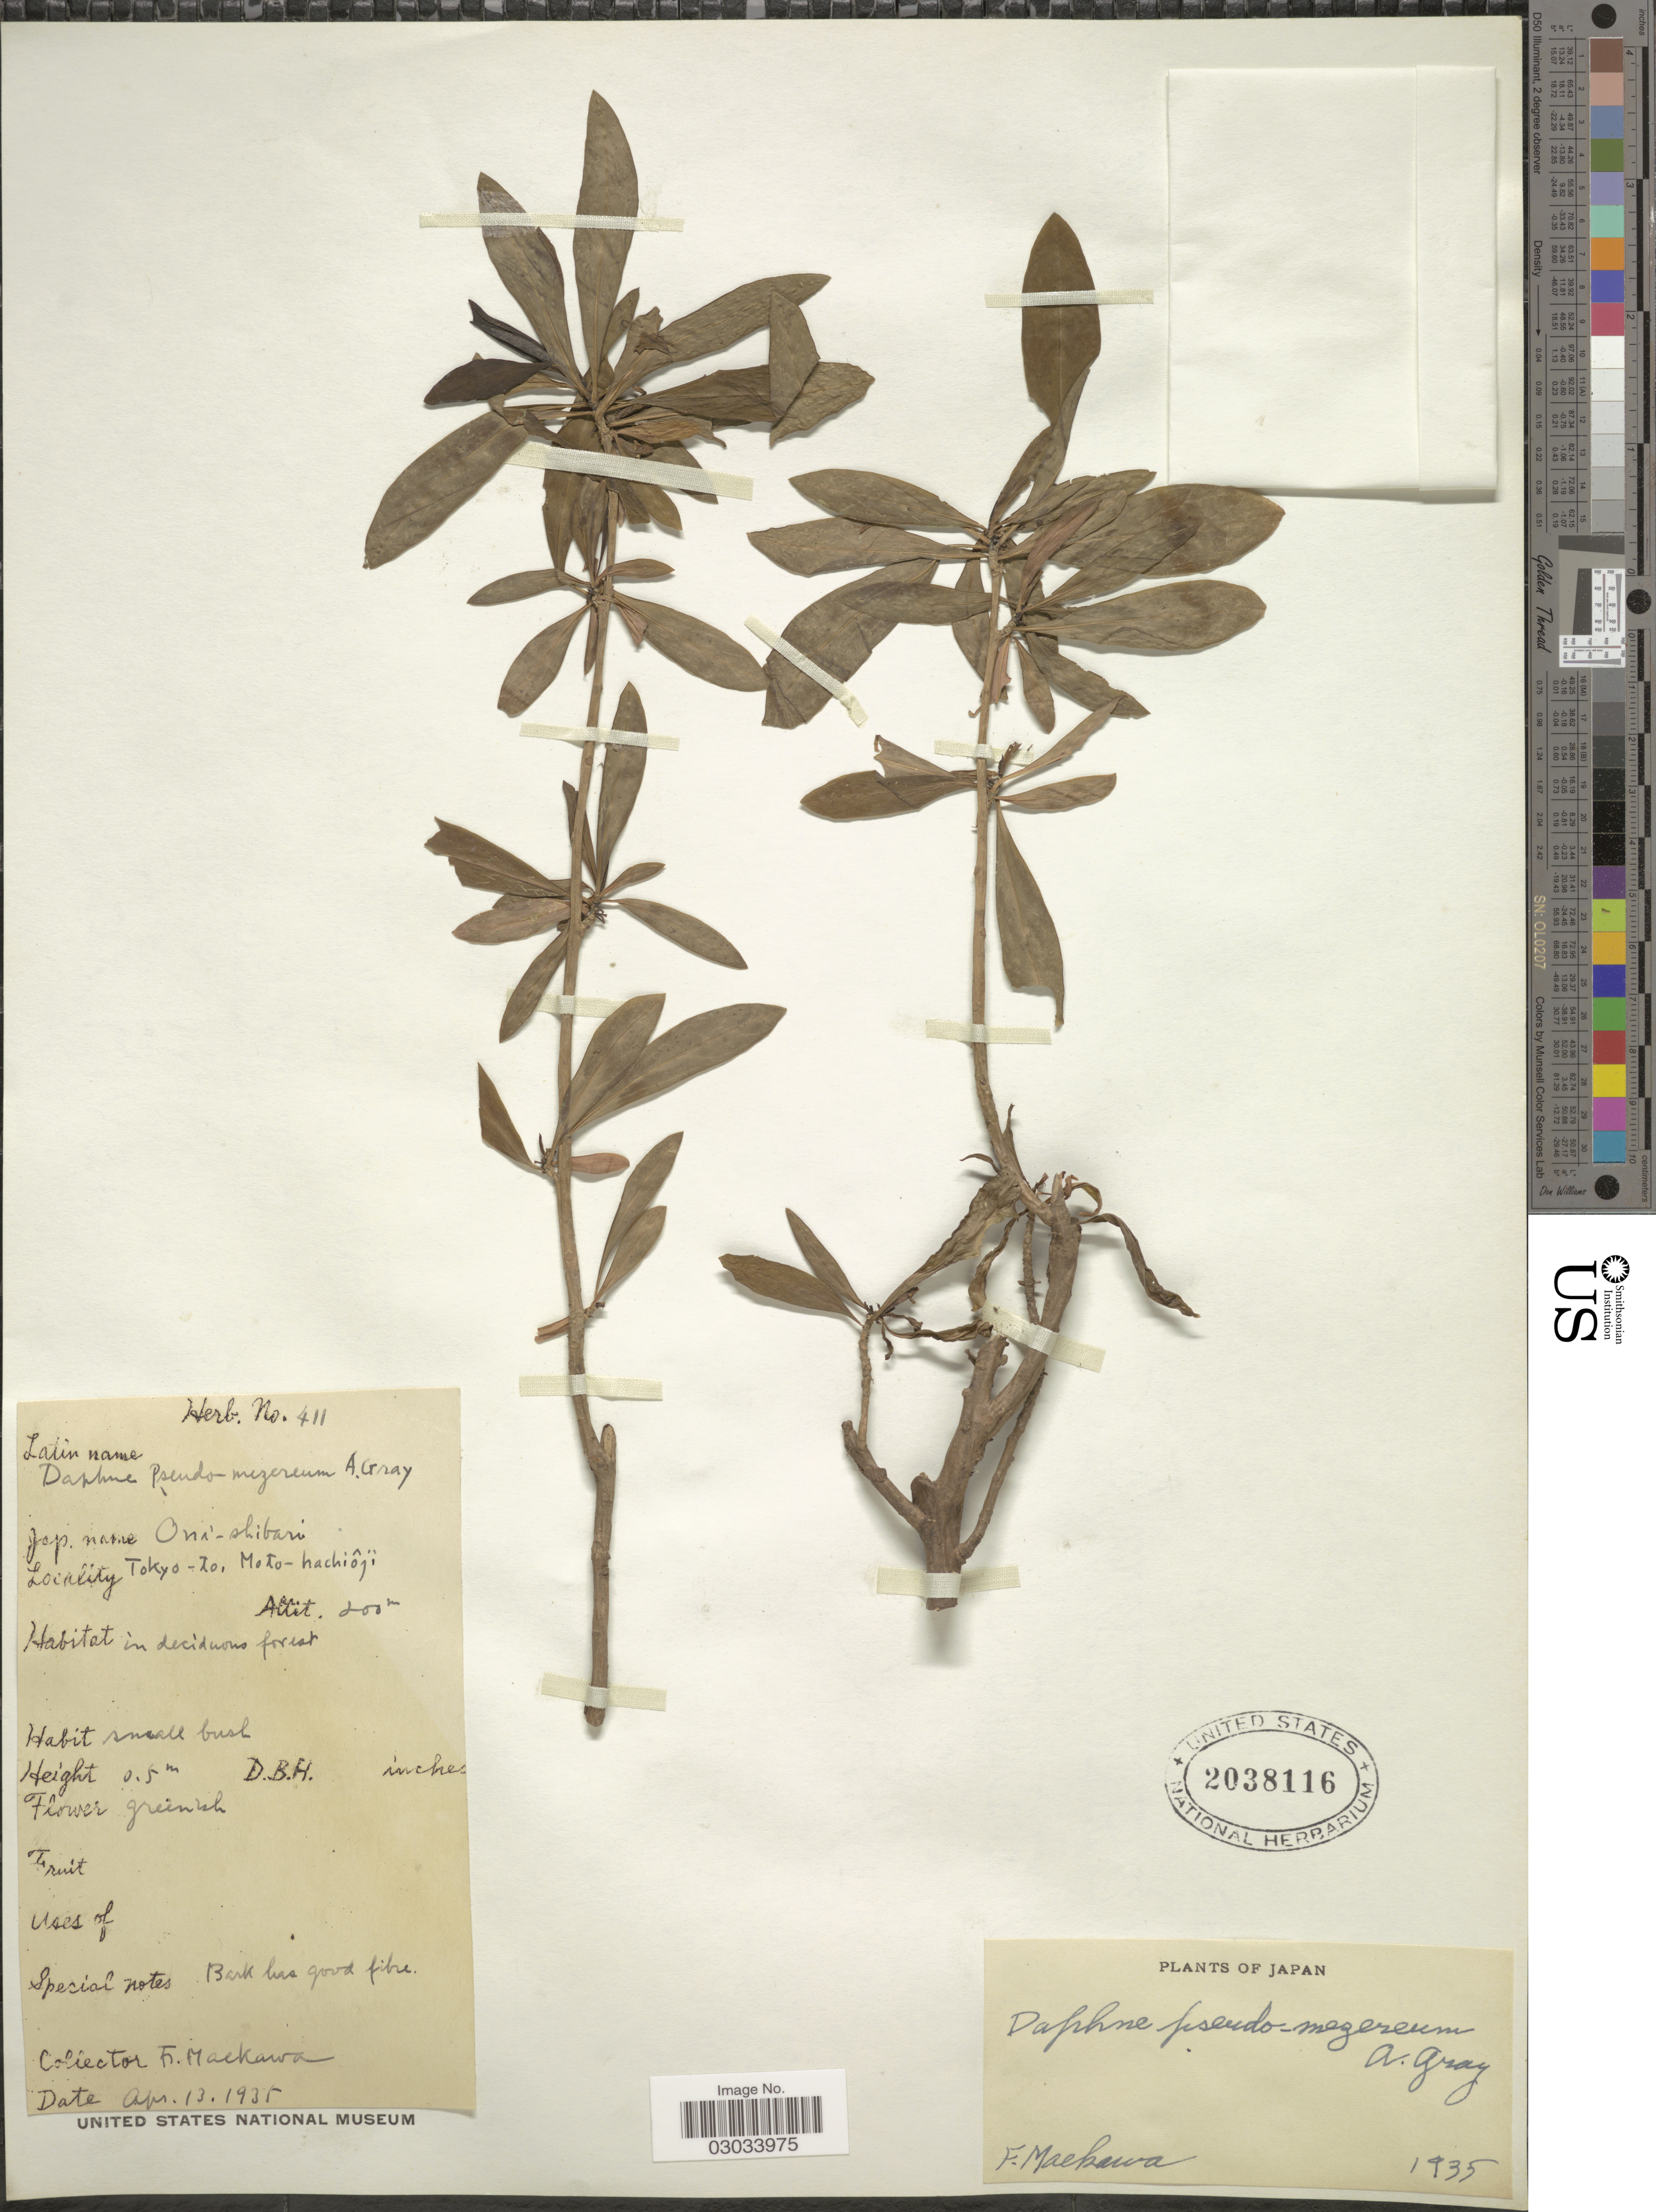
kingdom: Plantae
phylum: Tracheophyta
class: Magnoliopsida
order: Malvales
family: Thymelaeaceae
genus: Daphne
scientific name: Daphne pseudomezereum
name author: A. Gray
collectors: F. Maekawa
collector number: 411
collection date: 1935-04-13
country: Japan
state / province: Tokyo, Federal City of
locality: Tokyo-to, Moto-hachiôji.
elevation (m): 200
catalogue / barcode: US 2038116